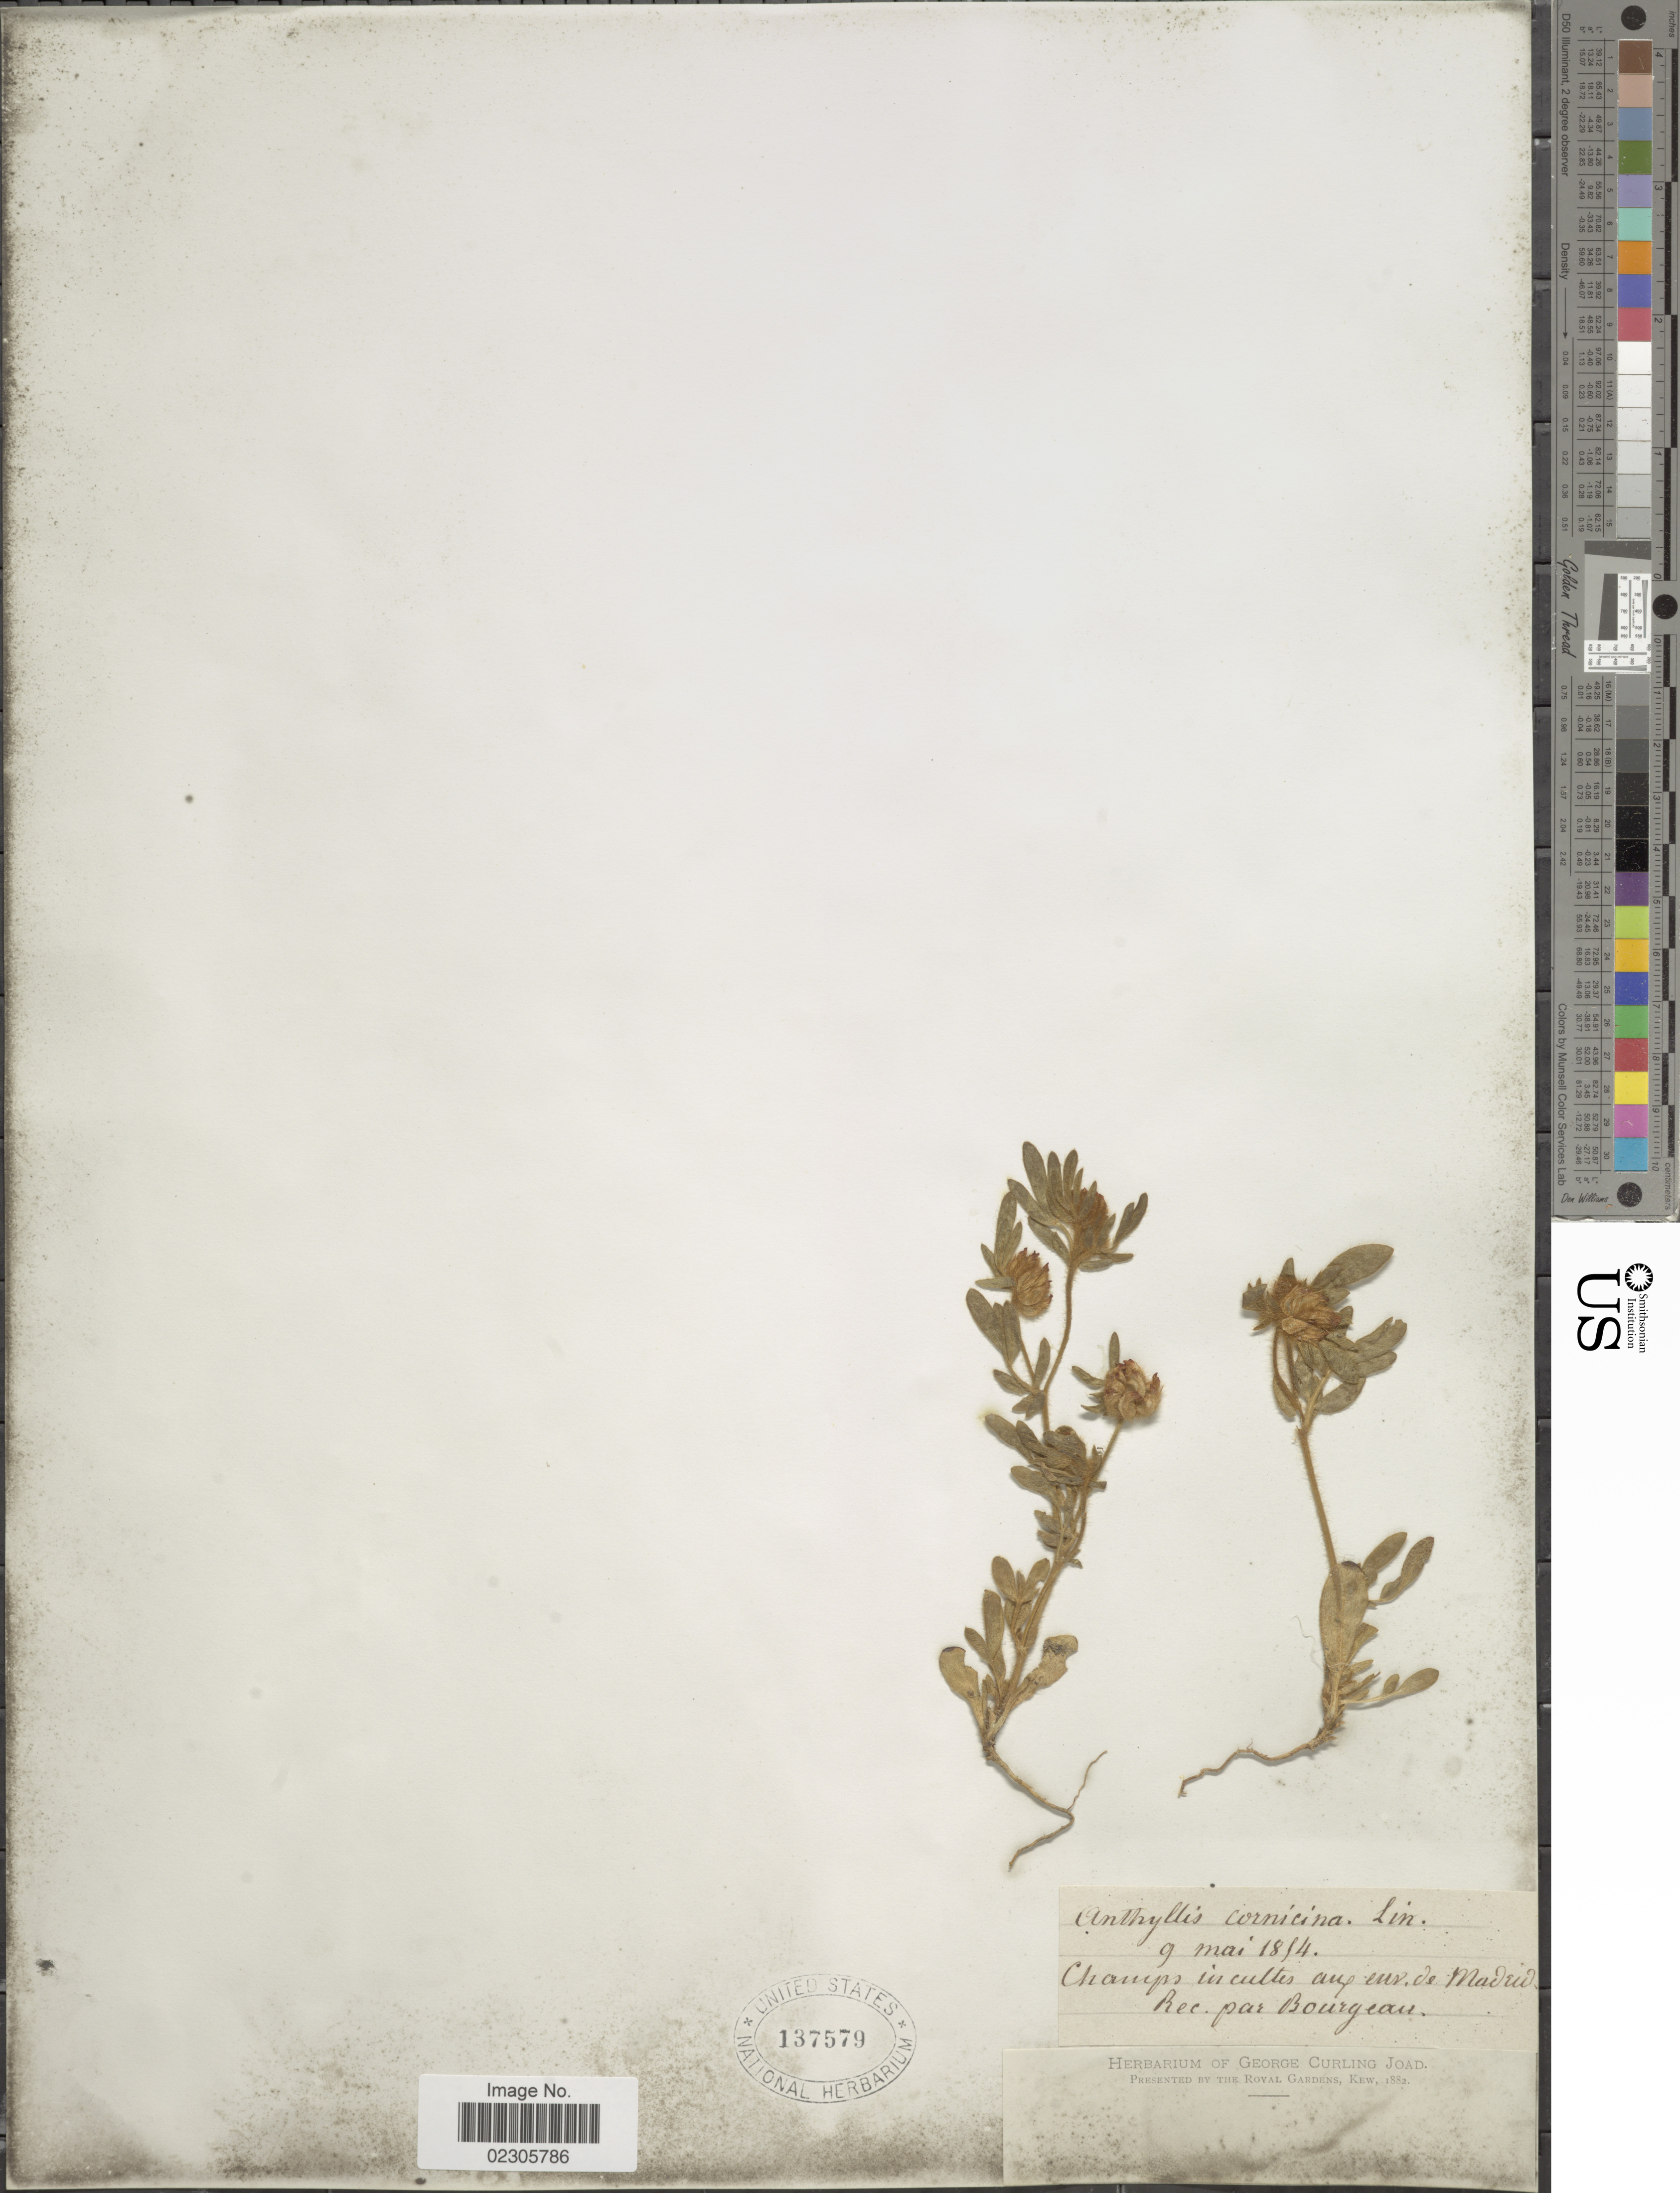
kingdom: Plantae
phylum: Tracheophyta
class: Magnoliopsida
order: Fabales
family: Fabaceae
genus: Anthyllis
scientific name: Anthyllis cornicina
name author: L.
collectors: -. Bourgeau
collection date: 1854-05-09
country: Spain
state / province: Madrid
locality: Champs in cultes aug. env. de Madrid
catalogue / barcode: US 137579